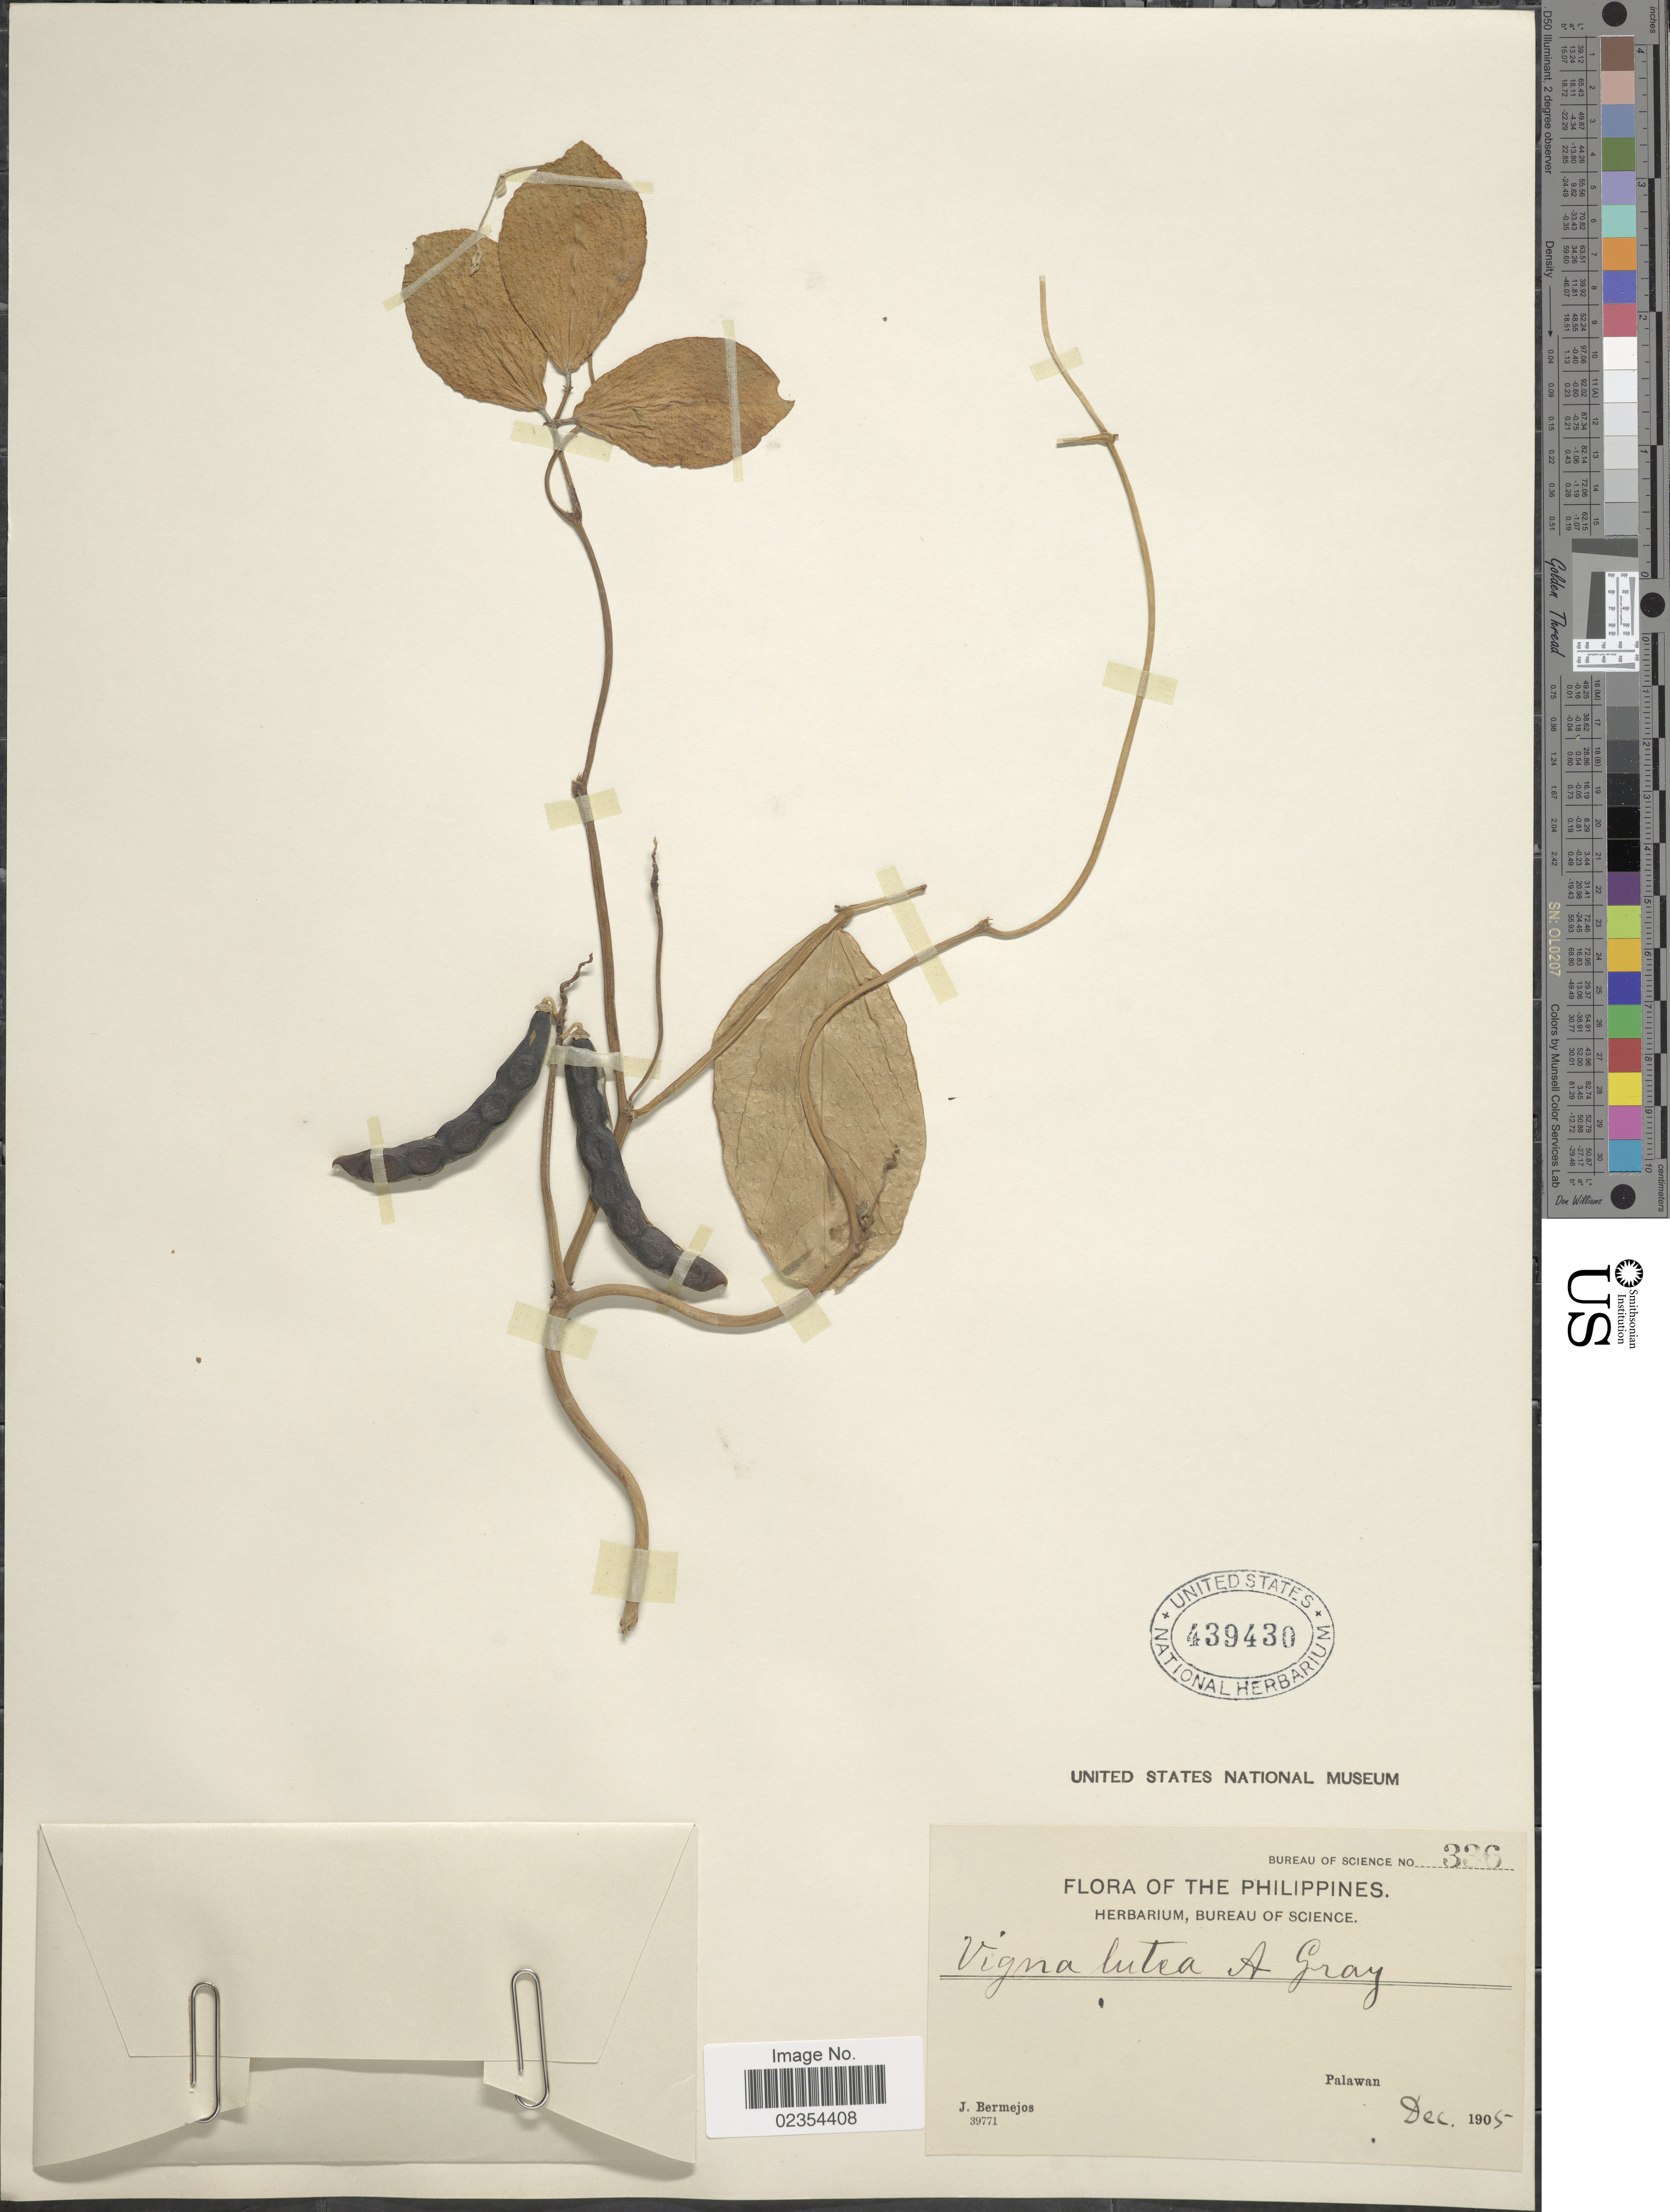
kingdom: Plantae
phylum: Tracheophyta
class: Magnoliopsida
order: Fabales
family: Fabaceae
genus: Vigna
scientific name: Vigna marina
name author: (Burm.) Merr.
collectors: J. Bermejos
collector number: Bureau of Science 336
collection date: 1905-12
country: Philippines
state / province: Mimaropa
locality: Palawan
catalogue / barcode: US 439430